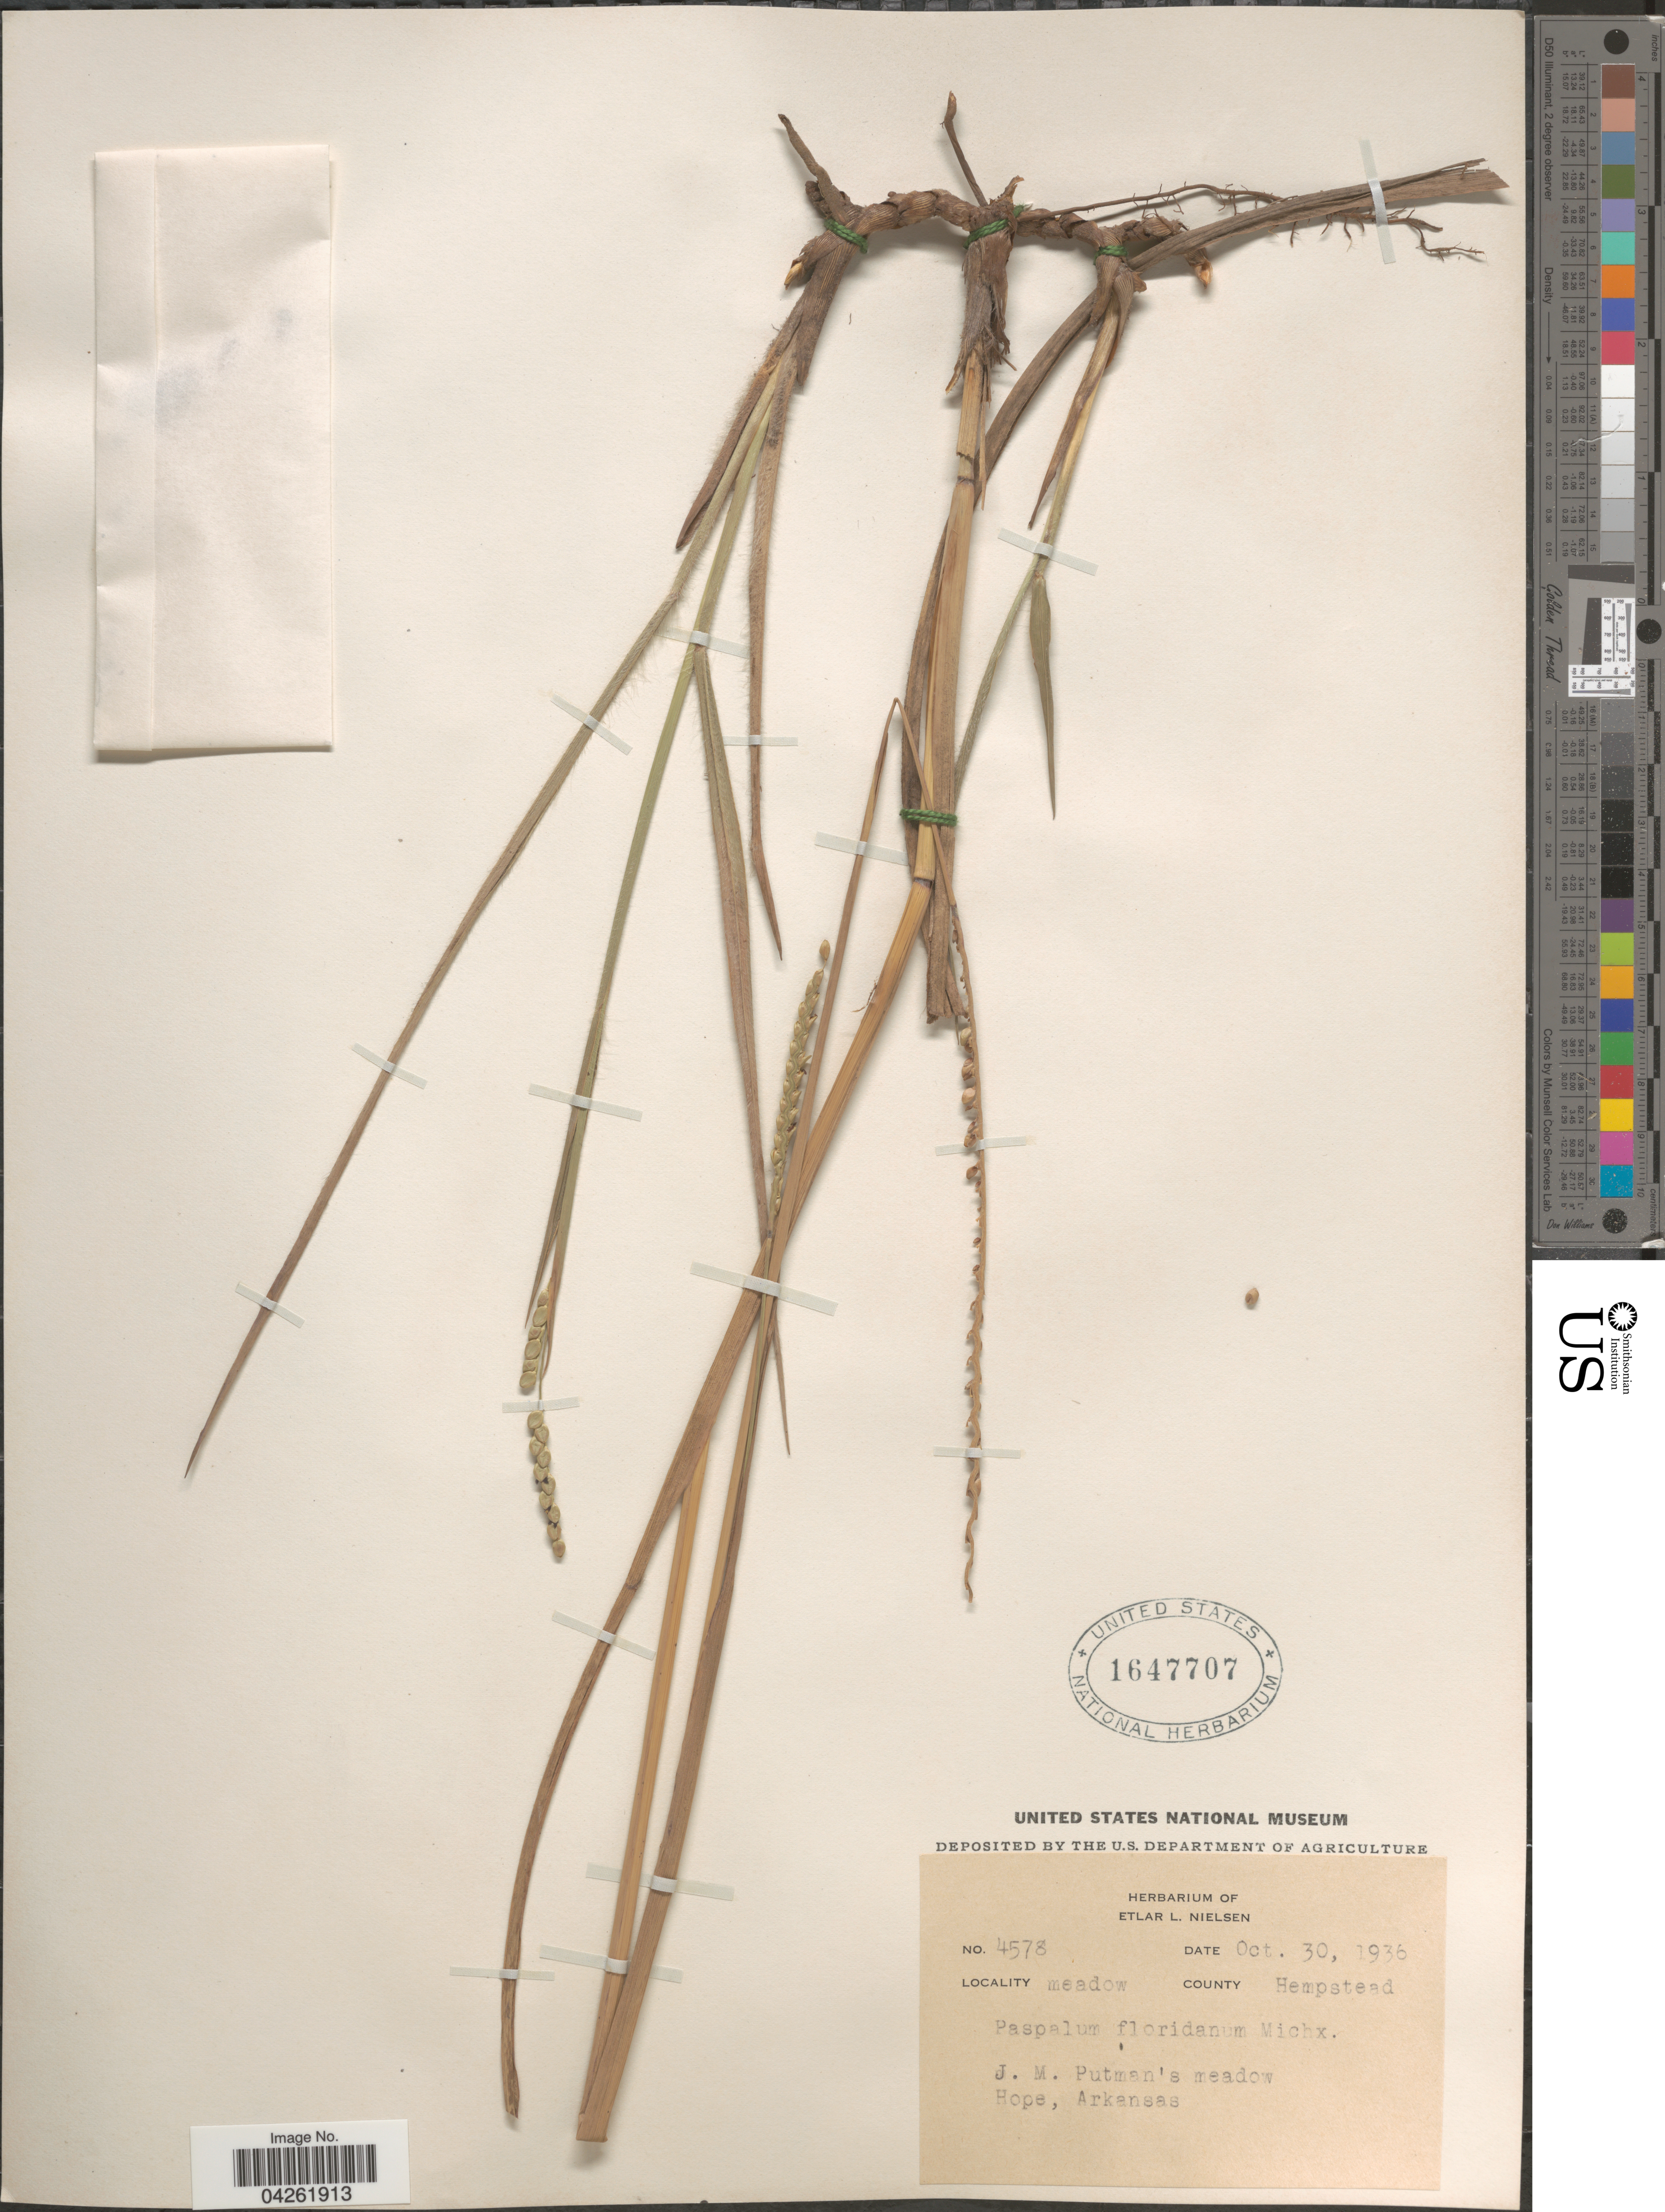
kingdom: Plantae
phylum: Tracheophyta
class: Liliopsida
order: Poales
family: Poaceae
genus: Paspalum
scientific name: Paspalum floridanum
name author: Michx.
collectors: Ex herb. of Etlar L. Nielsen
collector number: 4578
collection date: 1936-10-30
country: United States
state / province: Arkansas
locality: J. M. Putman's meadow. Hope. County Hempstead.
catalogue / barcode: US 1647707